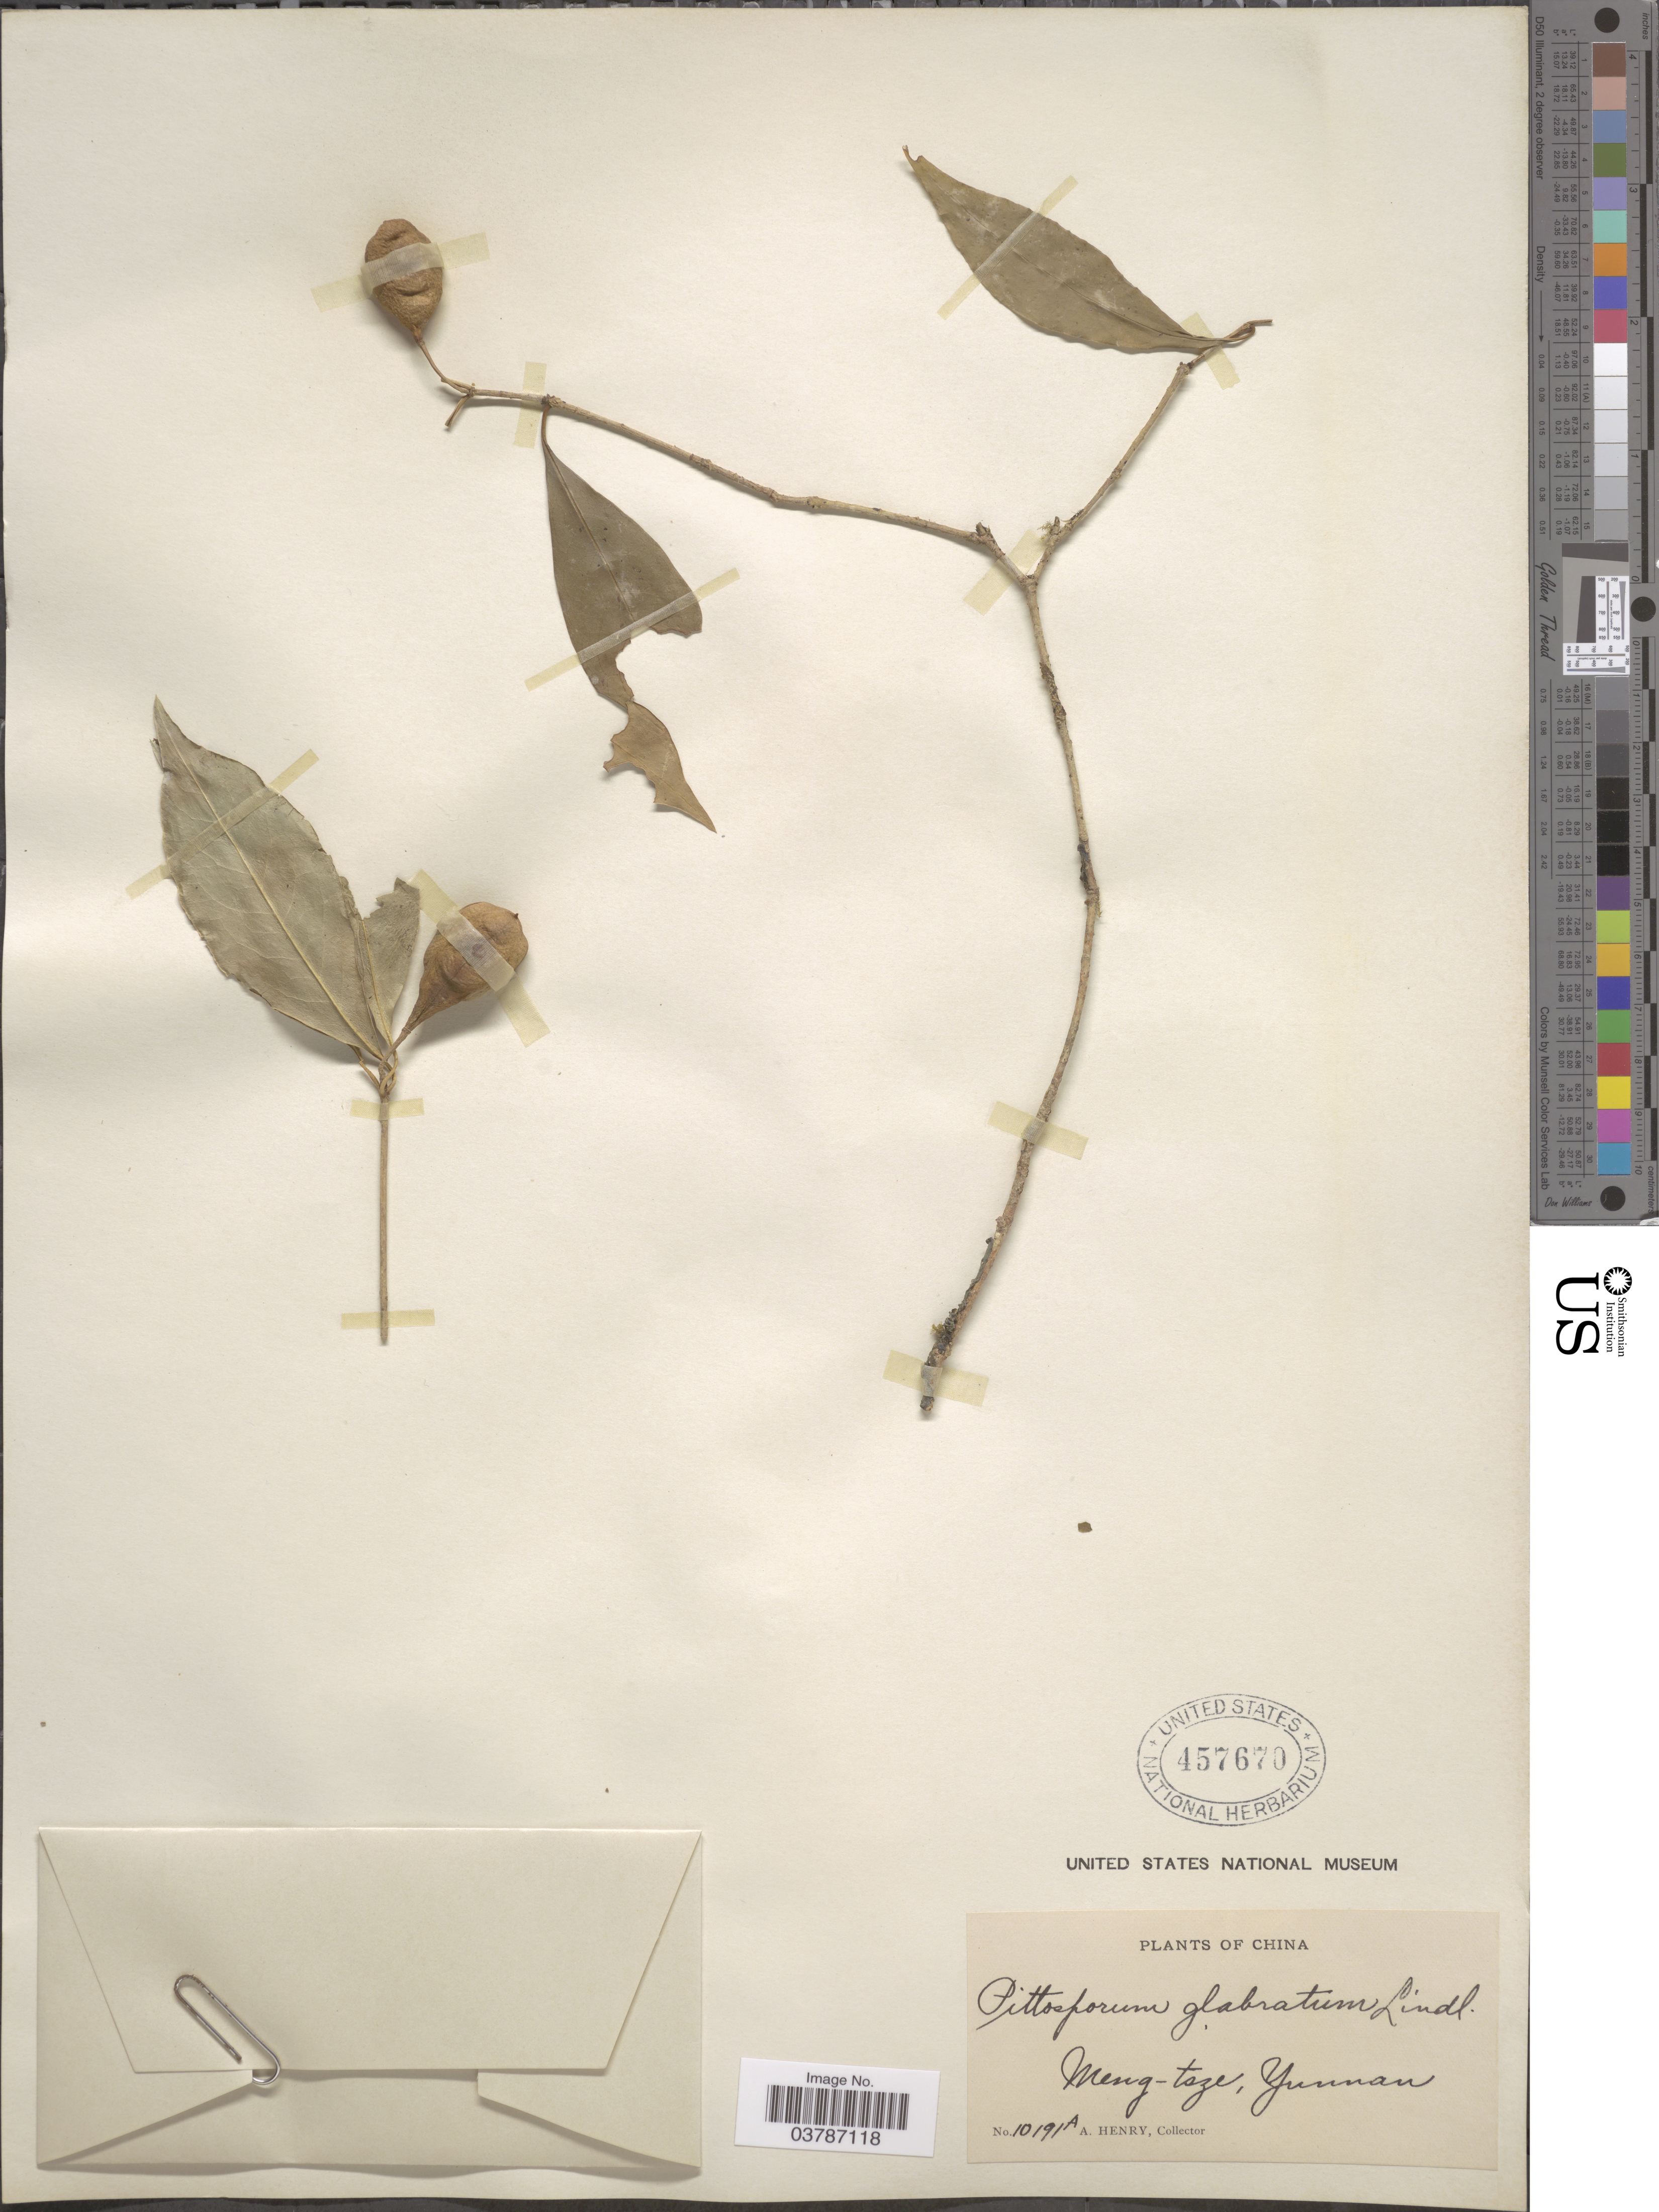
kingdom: Plantae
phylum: Tracheophyta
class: Magnoliopsida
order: Apiales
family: Pittosporaceae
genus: Pittosporum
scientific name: Pittosporum glabratum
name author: Lindl.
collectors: A. Henry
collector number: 10191 A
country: China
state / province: Yunnan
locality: Meng-tsze.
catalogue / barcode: US 457670